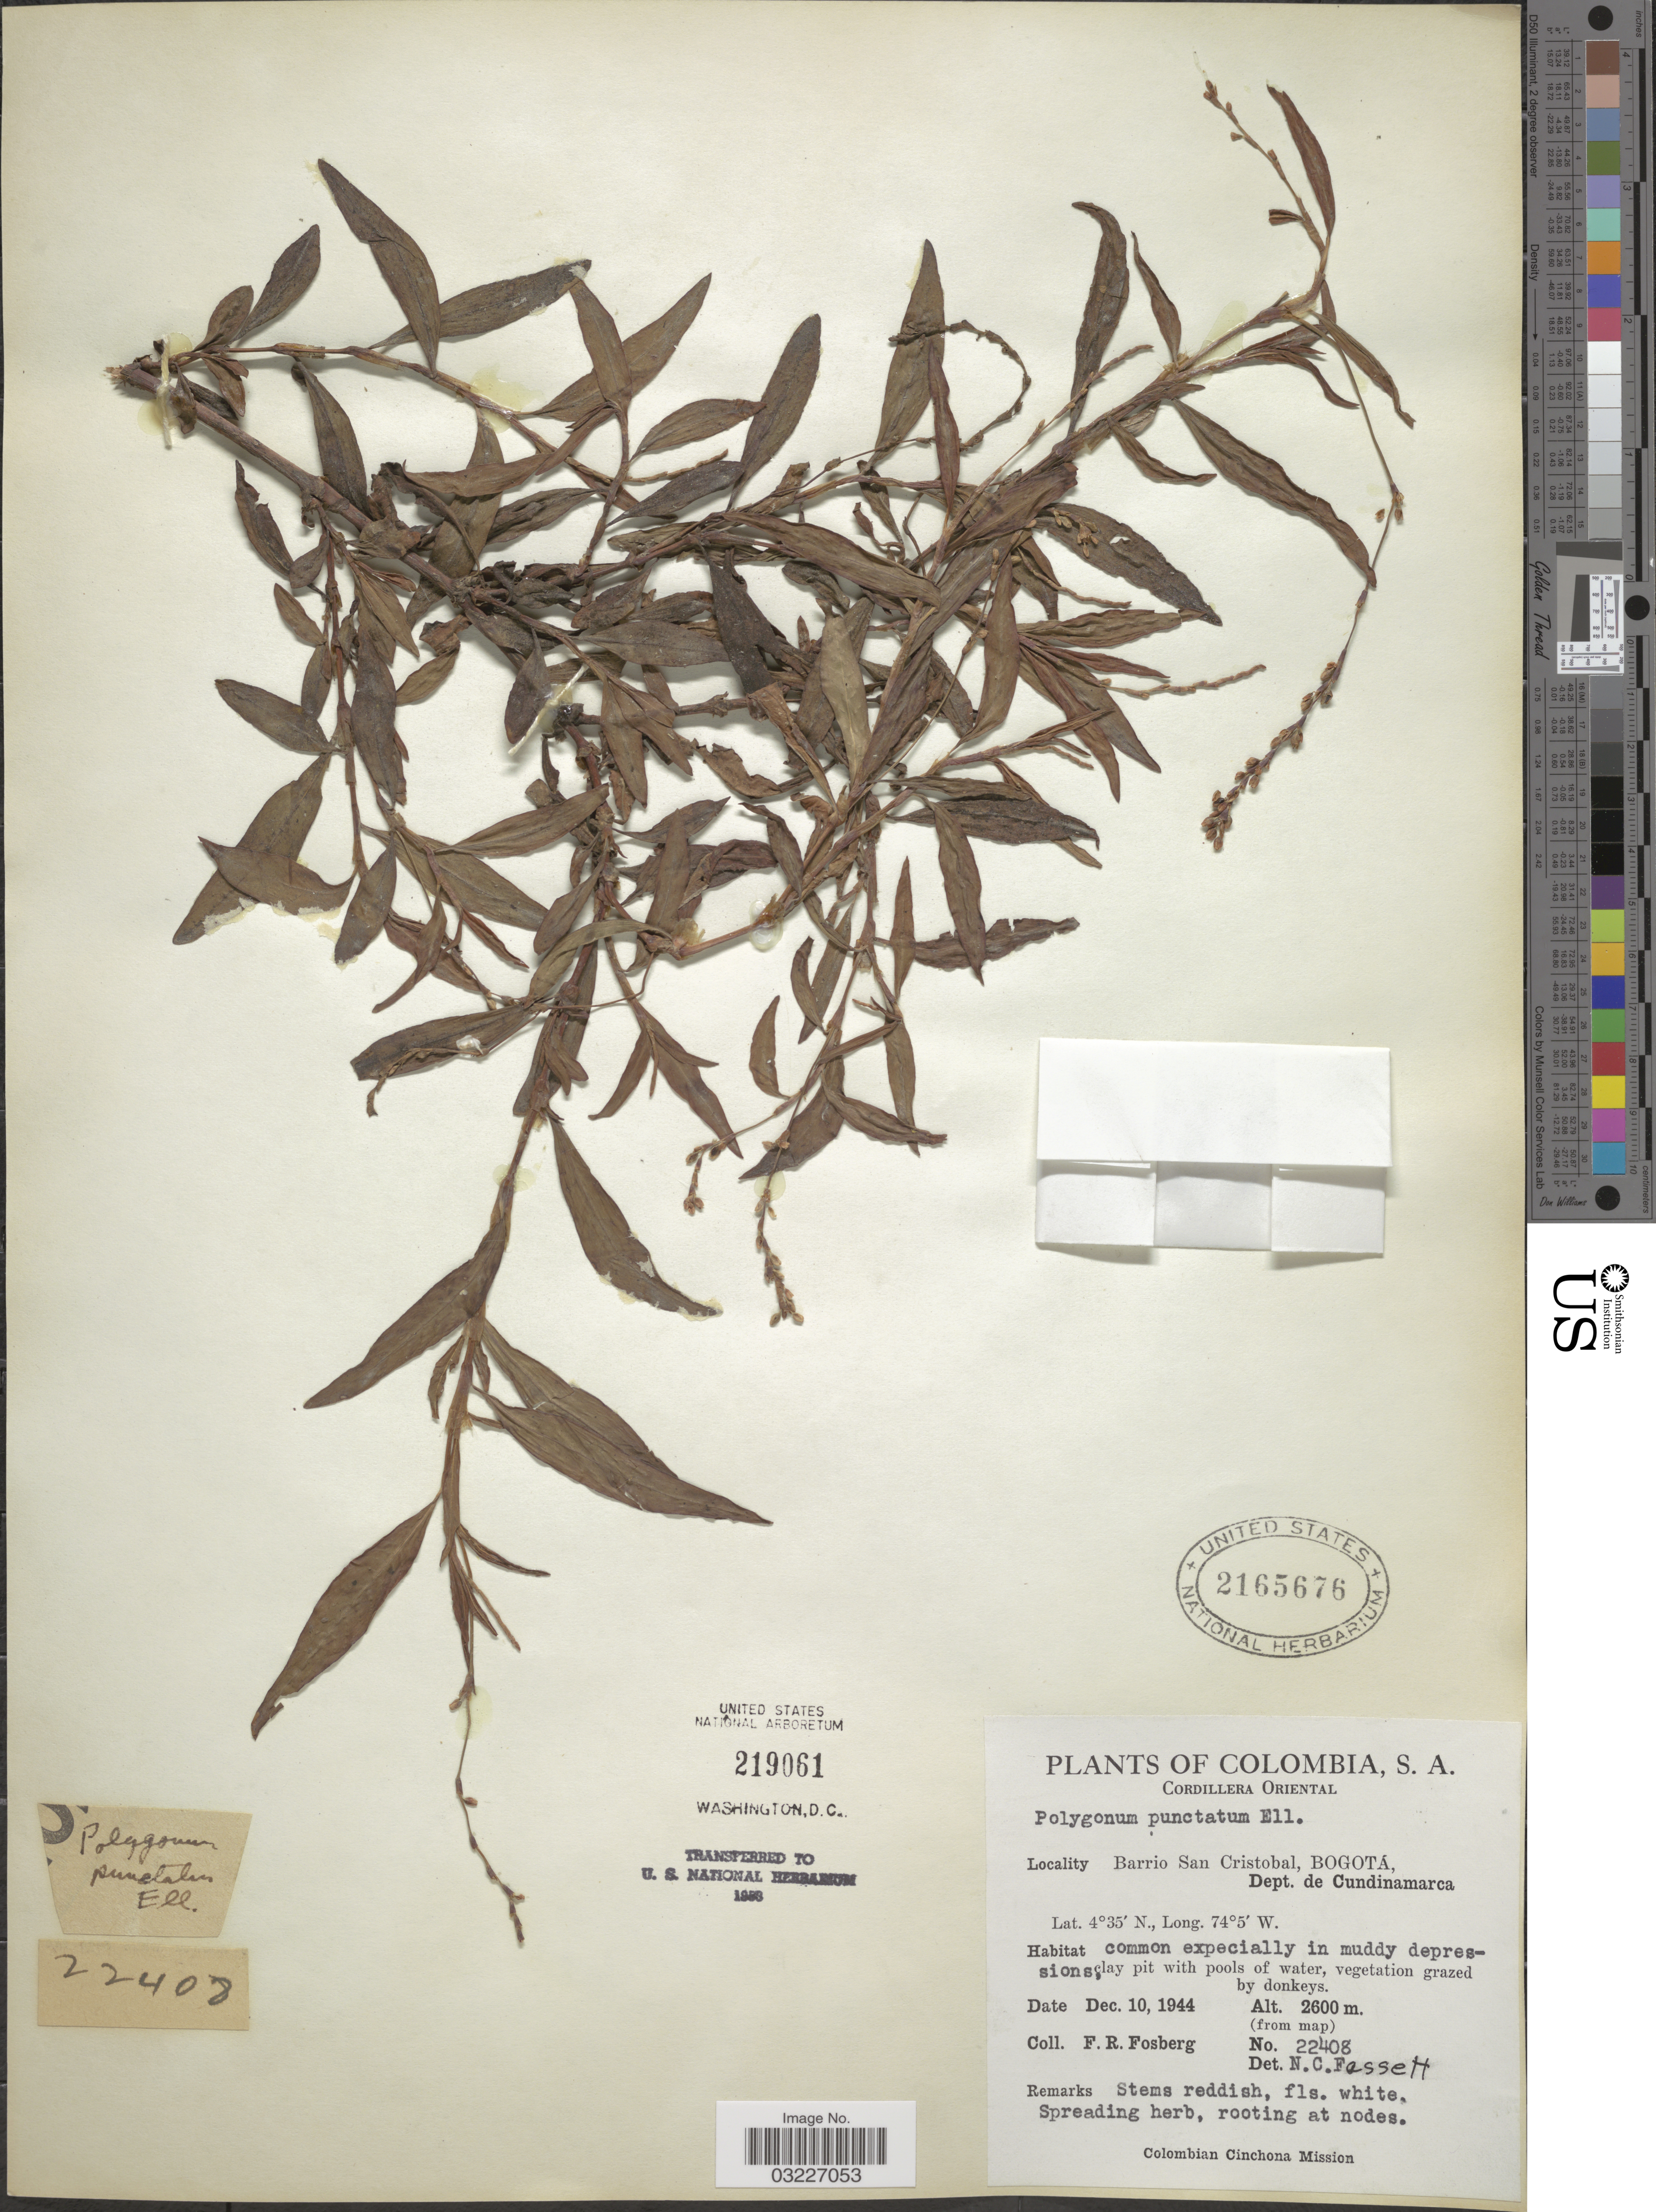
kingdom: Plantae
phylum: Tracheophyta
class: Magnoliopsida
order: Caryophyllales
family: Polygonaceae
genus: Polygonum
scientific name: Polygonum opelousanum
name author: Riddell ex Small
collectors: F. R. Fosberg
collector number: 22408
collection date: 1944-12-10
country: Colombia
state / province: Cundinamarca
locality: Cordillera Oriental. Barrio San Cristobal, Bogotá, Dept. de Cundinamarca.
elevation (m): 2600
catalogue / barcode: US 2165676